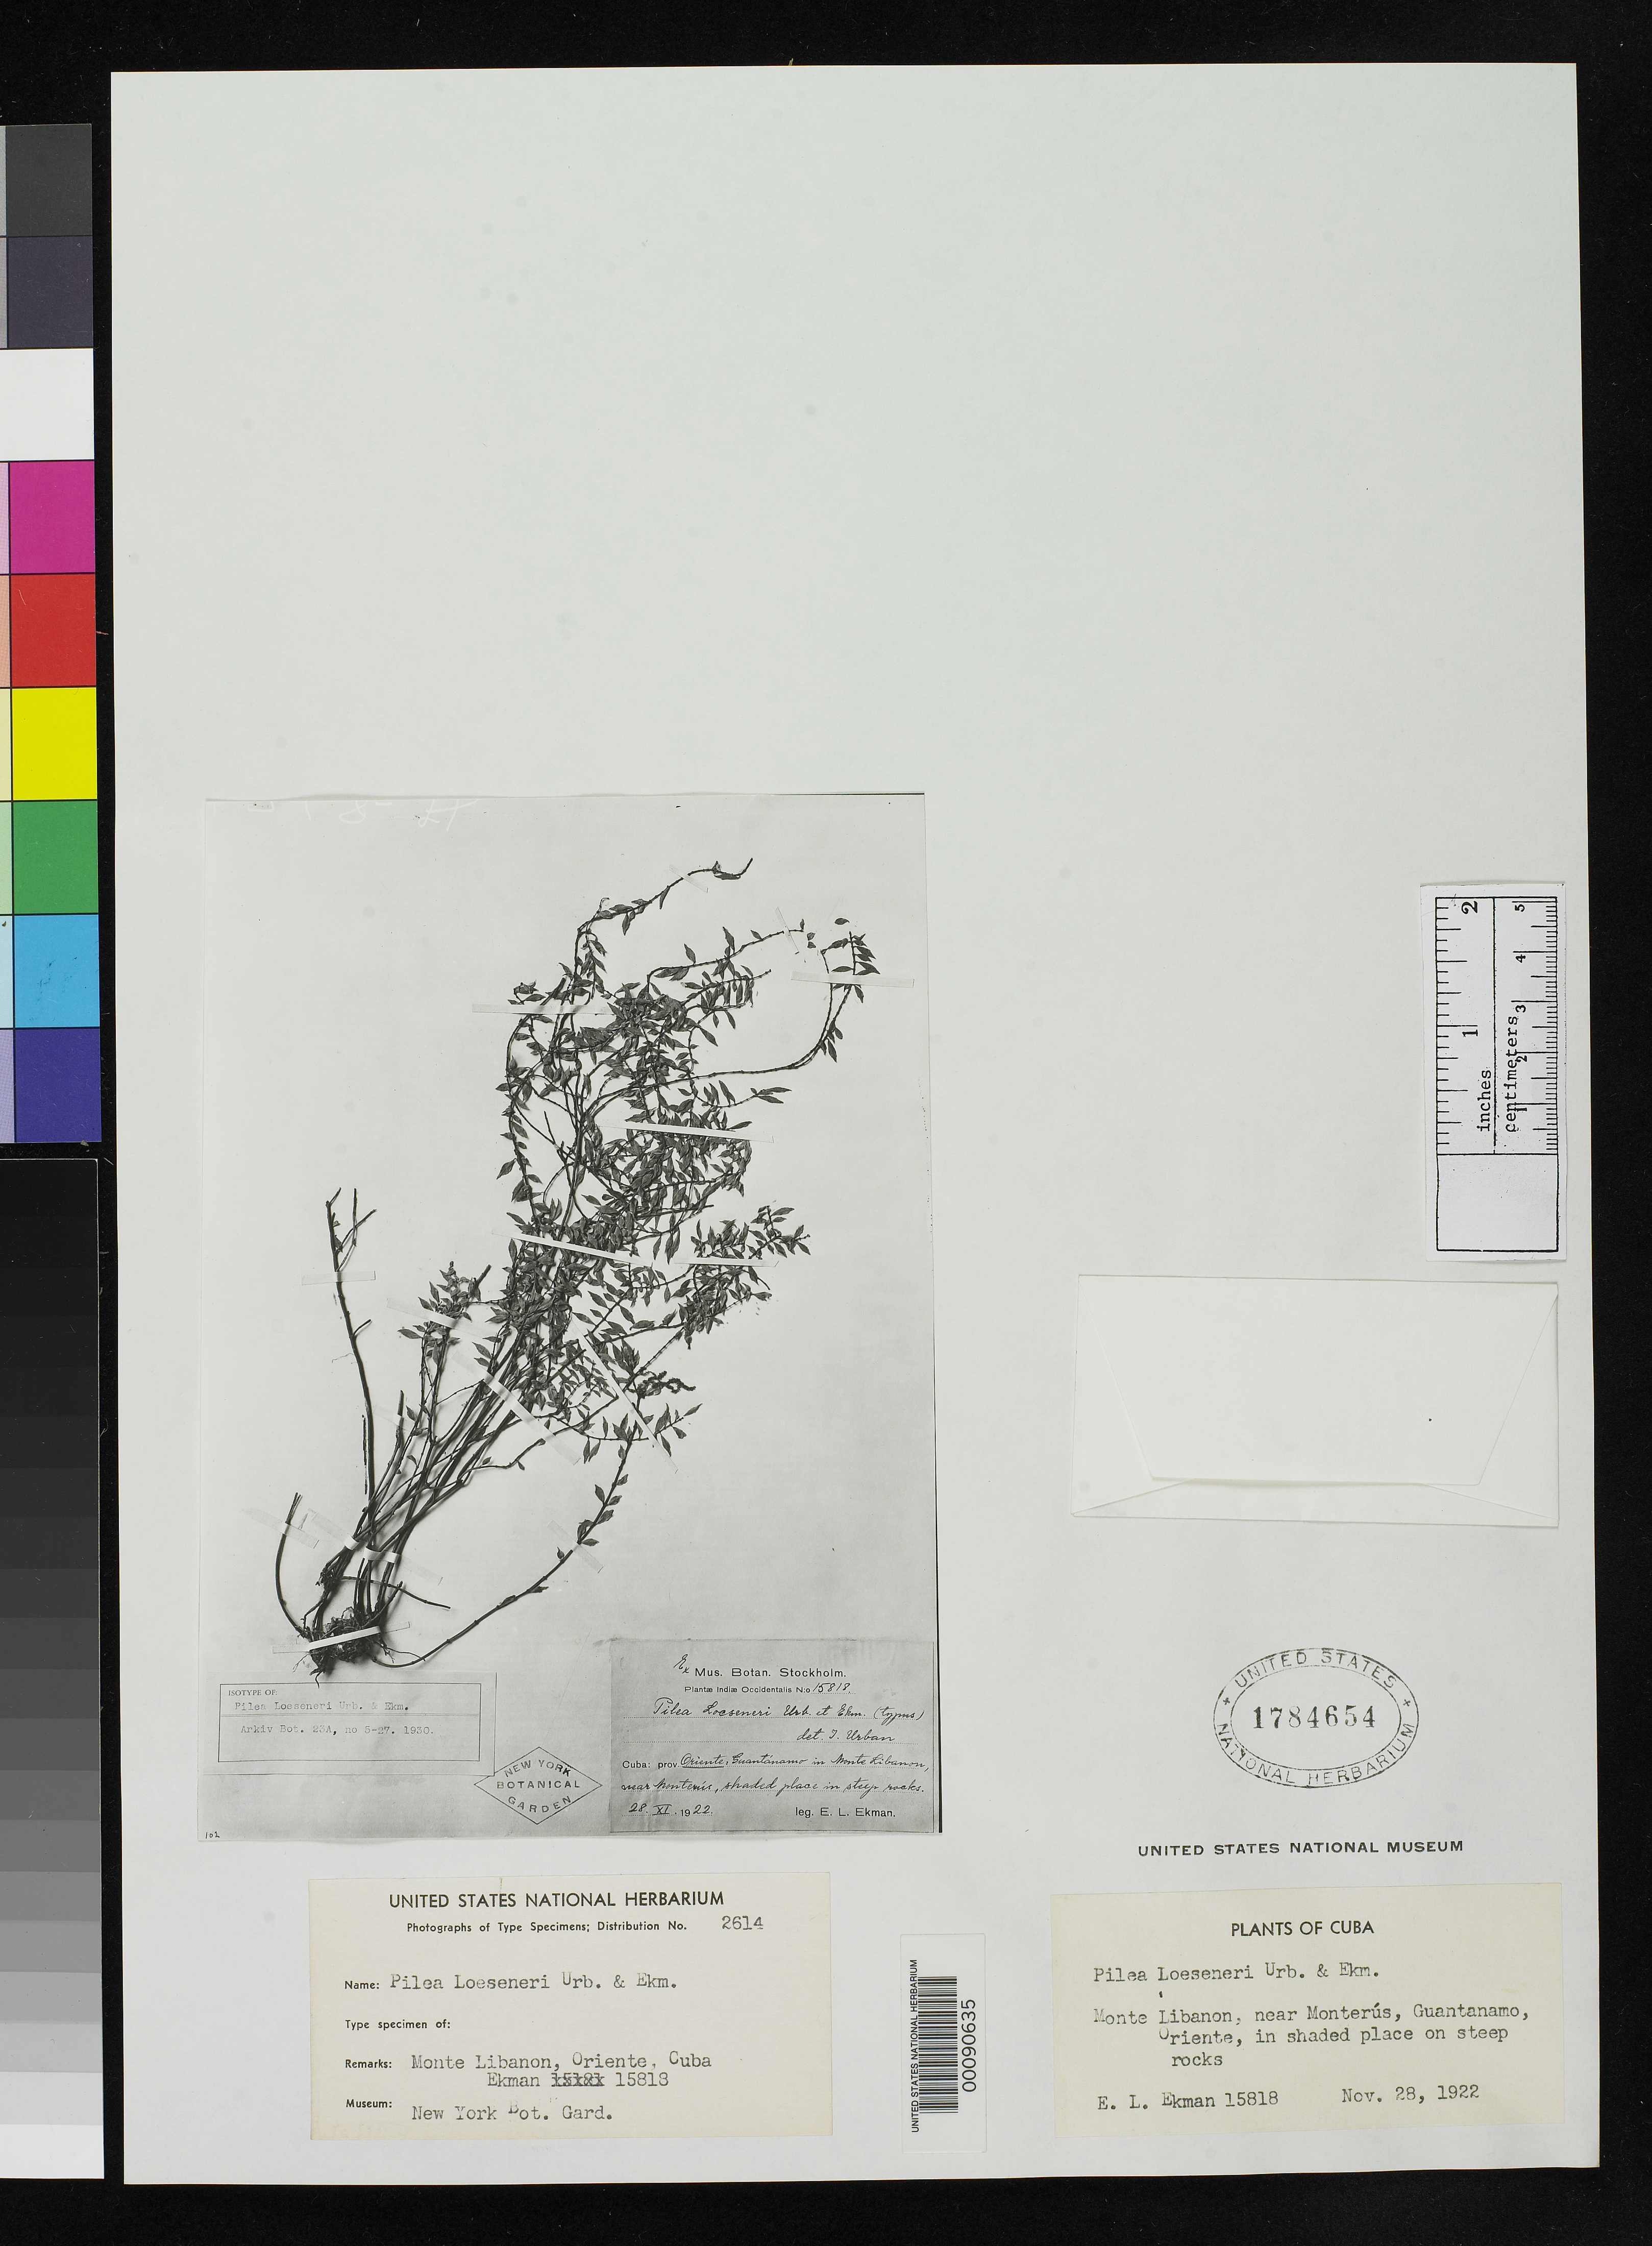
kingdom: Plantae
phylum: Tracheophyta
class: Magnoliopsida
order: Rosales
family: Urticaceae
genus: Pilea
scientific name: Pilea loeseneri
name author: Urb. & Ekman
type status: Isotype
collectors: E. L. Ekman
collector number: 15818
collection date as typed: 28 Nov 1922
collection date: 1922-11-28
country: Cuba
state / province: Oriente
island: Greater Antilles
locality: Mt. Libanon, near Monterus, Guantanamo.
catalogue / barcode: US 1784654